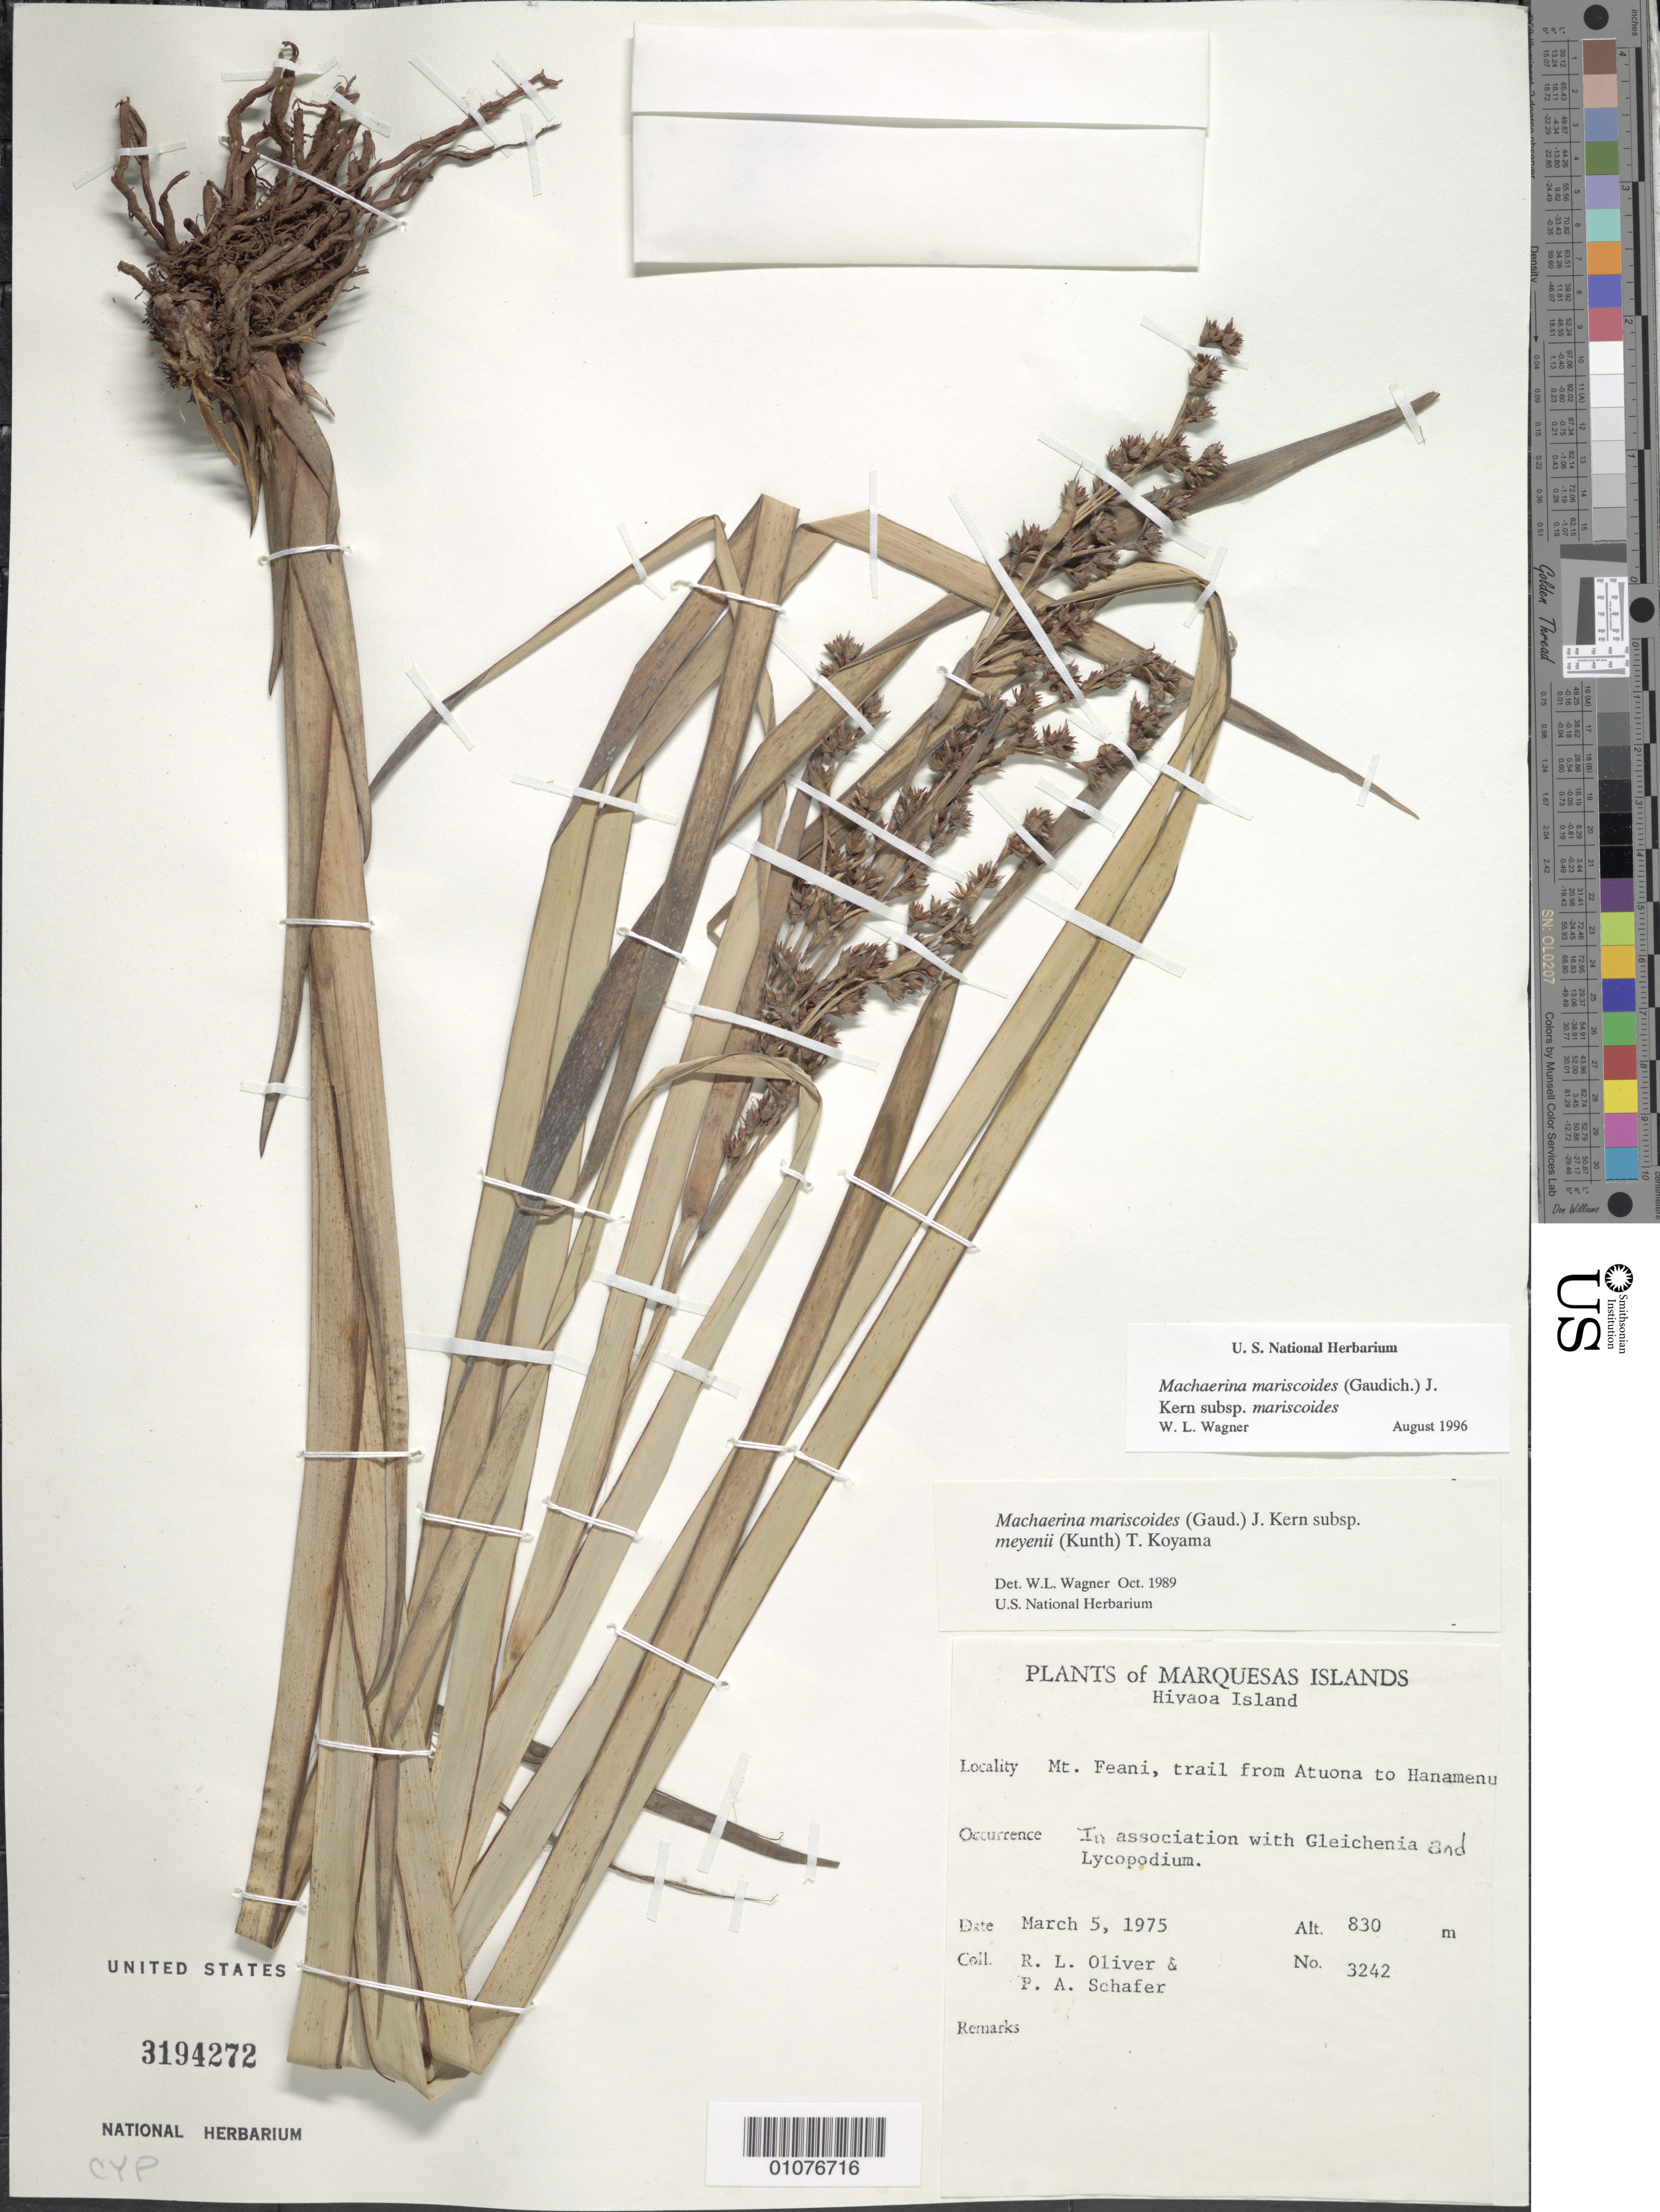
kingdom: Plantae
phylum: Tracheophyta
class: Liliopsida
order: Poales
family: Cyperaceae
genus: Machaerina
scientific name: Machaerina mariscoides subsp. mariscoides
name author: (Gaudich.) J. Kern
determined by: Wagner, W. L., (BOT), Smithsonian Institution - National Museum of Natural History (UNITED STATES)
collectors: R. L. Oliver & P. A. Schäfer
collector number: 3242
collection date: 1975-03-05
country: French Polynesia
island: Hiva Oa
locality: Mt. Feani, trail from Atuona to Hanamenu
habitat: With Gleichenia and Lycopodium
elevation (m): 830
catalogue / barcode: US 3194272